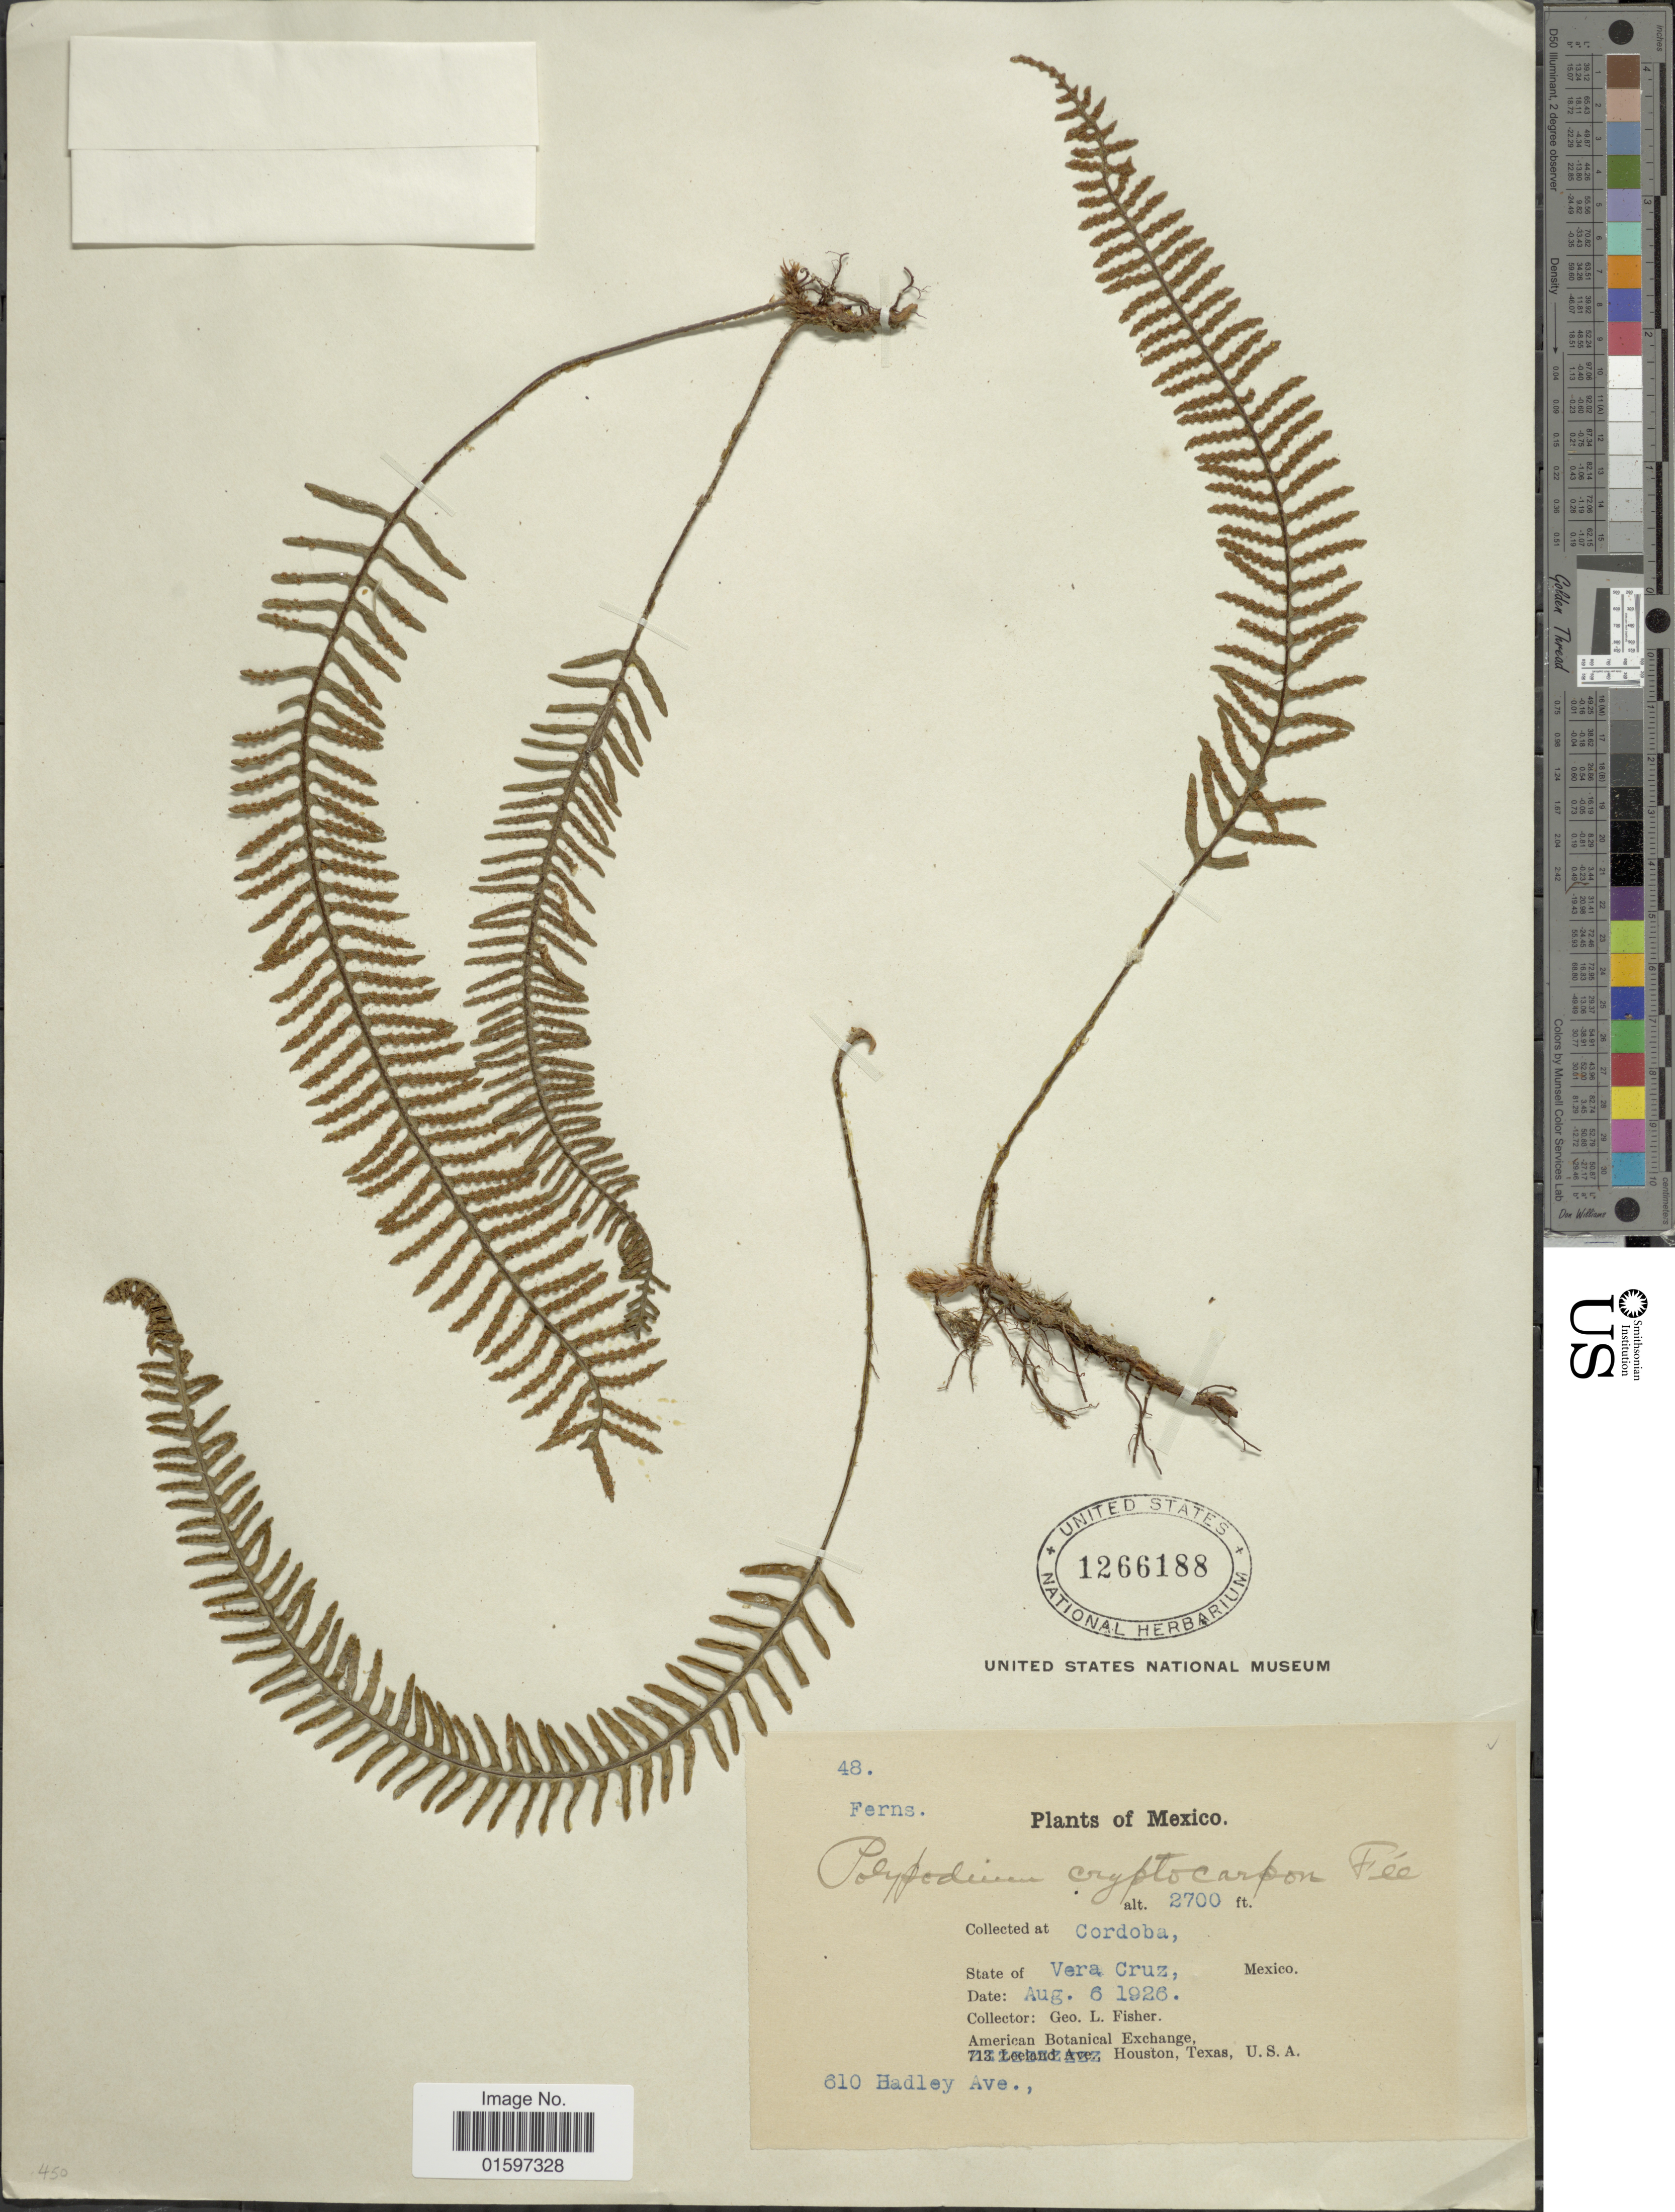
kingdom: Plantae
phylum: Tracheophyta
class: Polypodiopsida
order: Polypodiales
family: Polypodiaceae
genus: Pleopeltis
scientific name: Pleopeltis cryptocarpa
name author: (Fée) A.R. Sm. & Tejero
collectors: G. L. Fisher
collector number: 48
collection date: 1926-08-06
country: Mexico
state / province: Veracruz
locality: Mexico, Cordoba, State of Vera Cruz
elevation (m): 823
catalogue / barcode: US 1266188